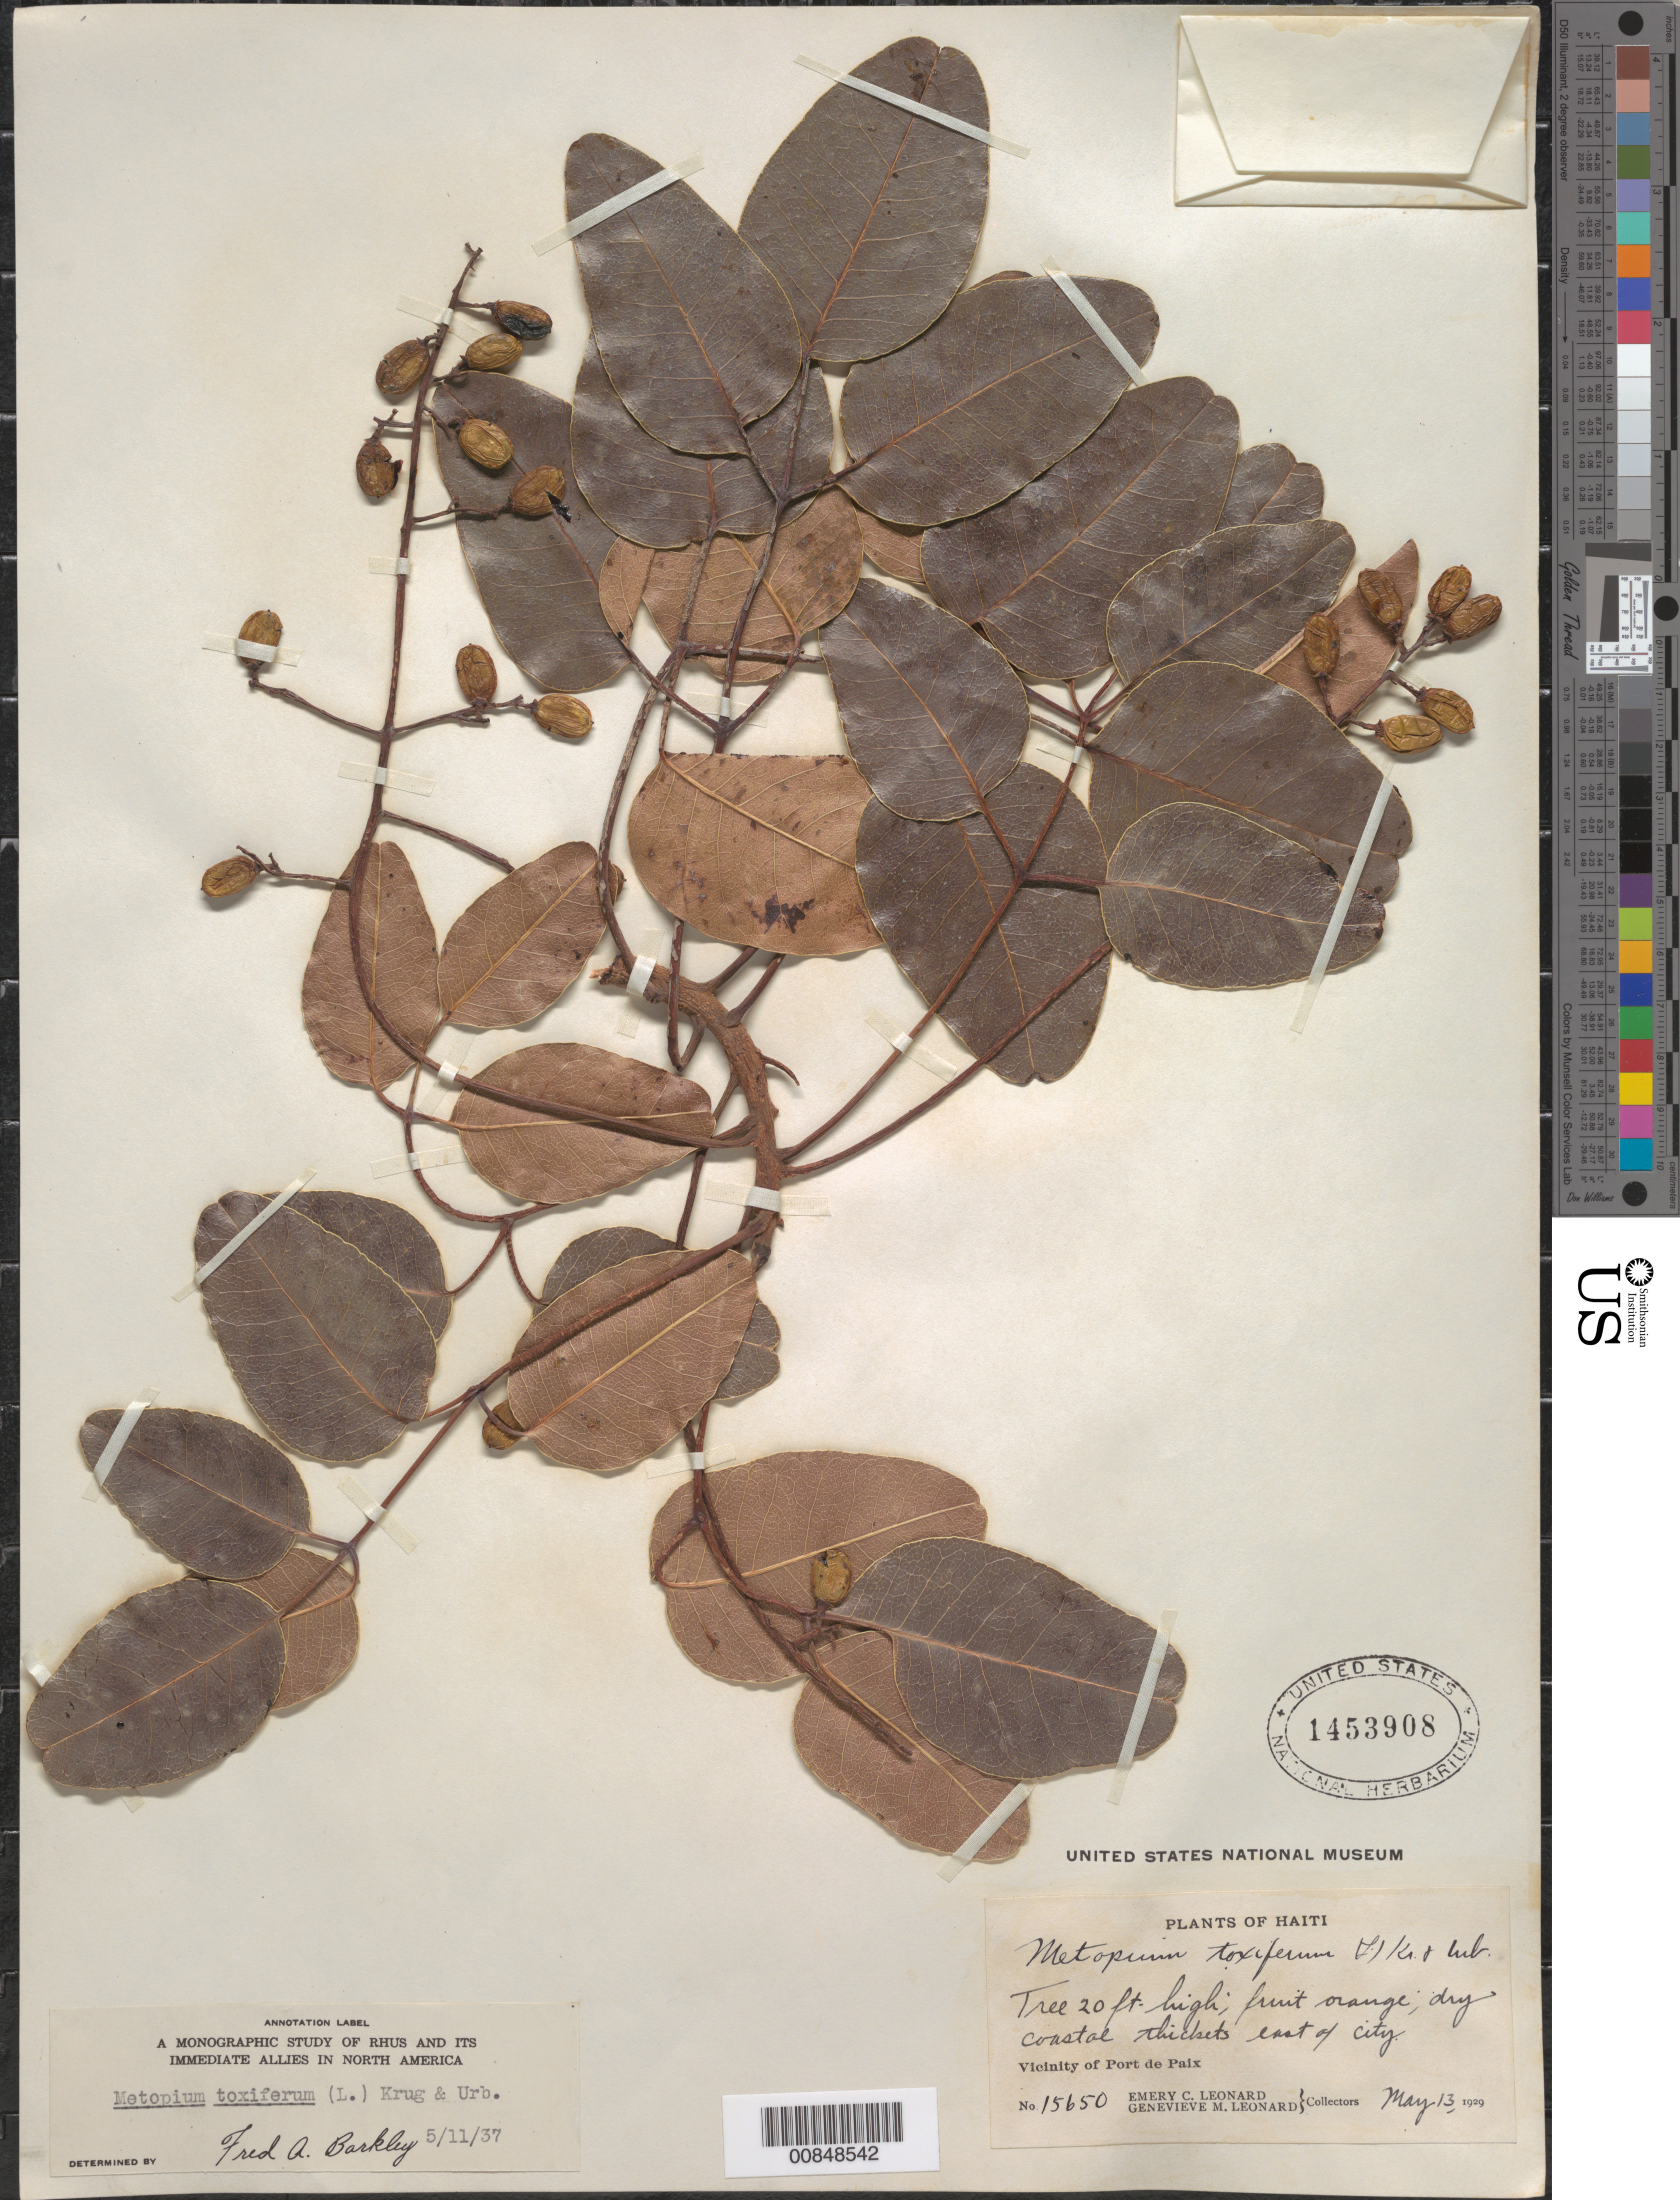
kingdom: Plantae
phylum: Tracheophyta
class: Magnoliopsida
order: Sapindales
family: Anacardiaceae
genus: Metopium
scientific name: Metopium toxiferum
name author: (L.) Krug & Urb.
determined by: Barkley, F. A.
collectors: E. C. Leonard & G. M. Leonard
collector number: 15650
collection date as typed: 13 May 1929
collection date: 1929-05-13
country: Haiti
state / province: Nord-Ouest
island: Hispaniola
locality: Vicinity of Port de Paix, E of city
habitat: Dry coastal thickets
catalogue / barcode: US 1453908